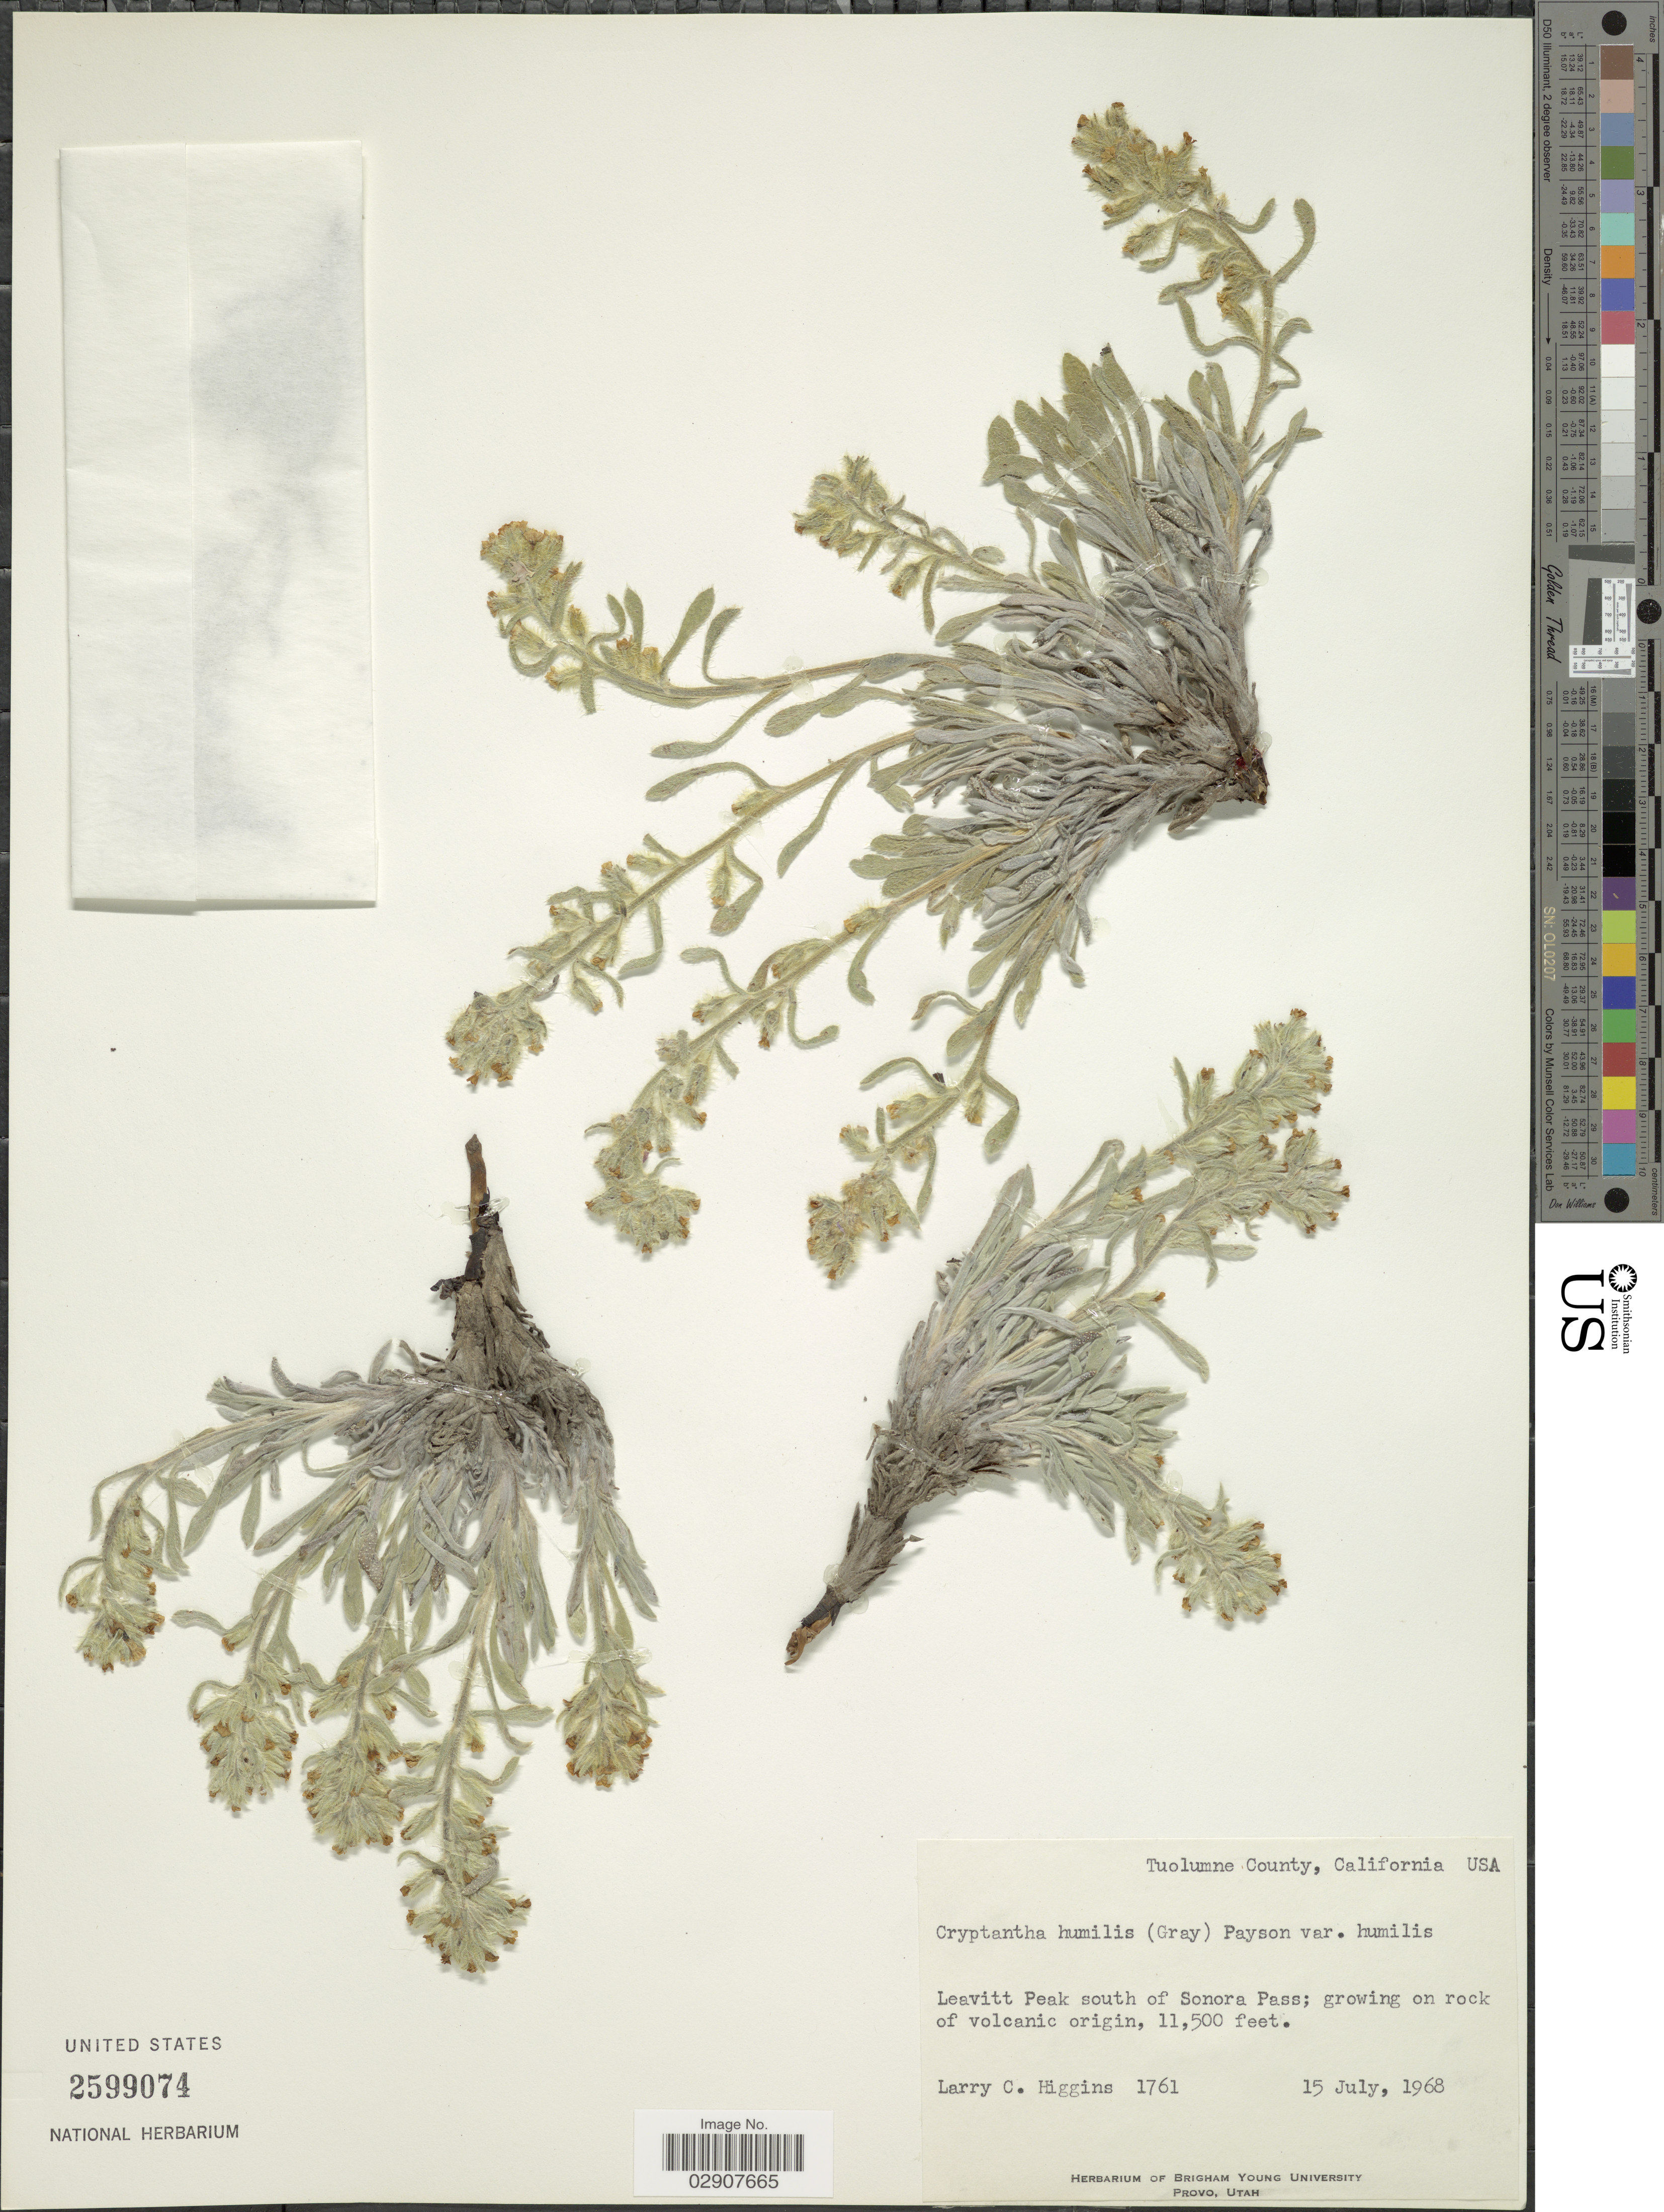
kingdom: Plantae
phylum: Tracheophyta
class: Magnoliopsida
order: Boraginales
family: Boraginaceae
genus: Cryptantha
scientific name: Cryptantha humilis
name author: (Greene) Payson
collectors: L. Higgins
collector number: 1761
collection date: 1968-07-15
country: United States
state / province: California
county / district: Tuolumne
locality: Tuolumne County, Leavitt Peak south of Sonora Pass.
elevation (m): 3505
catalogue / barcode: US 2599074